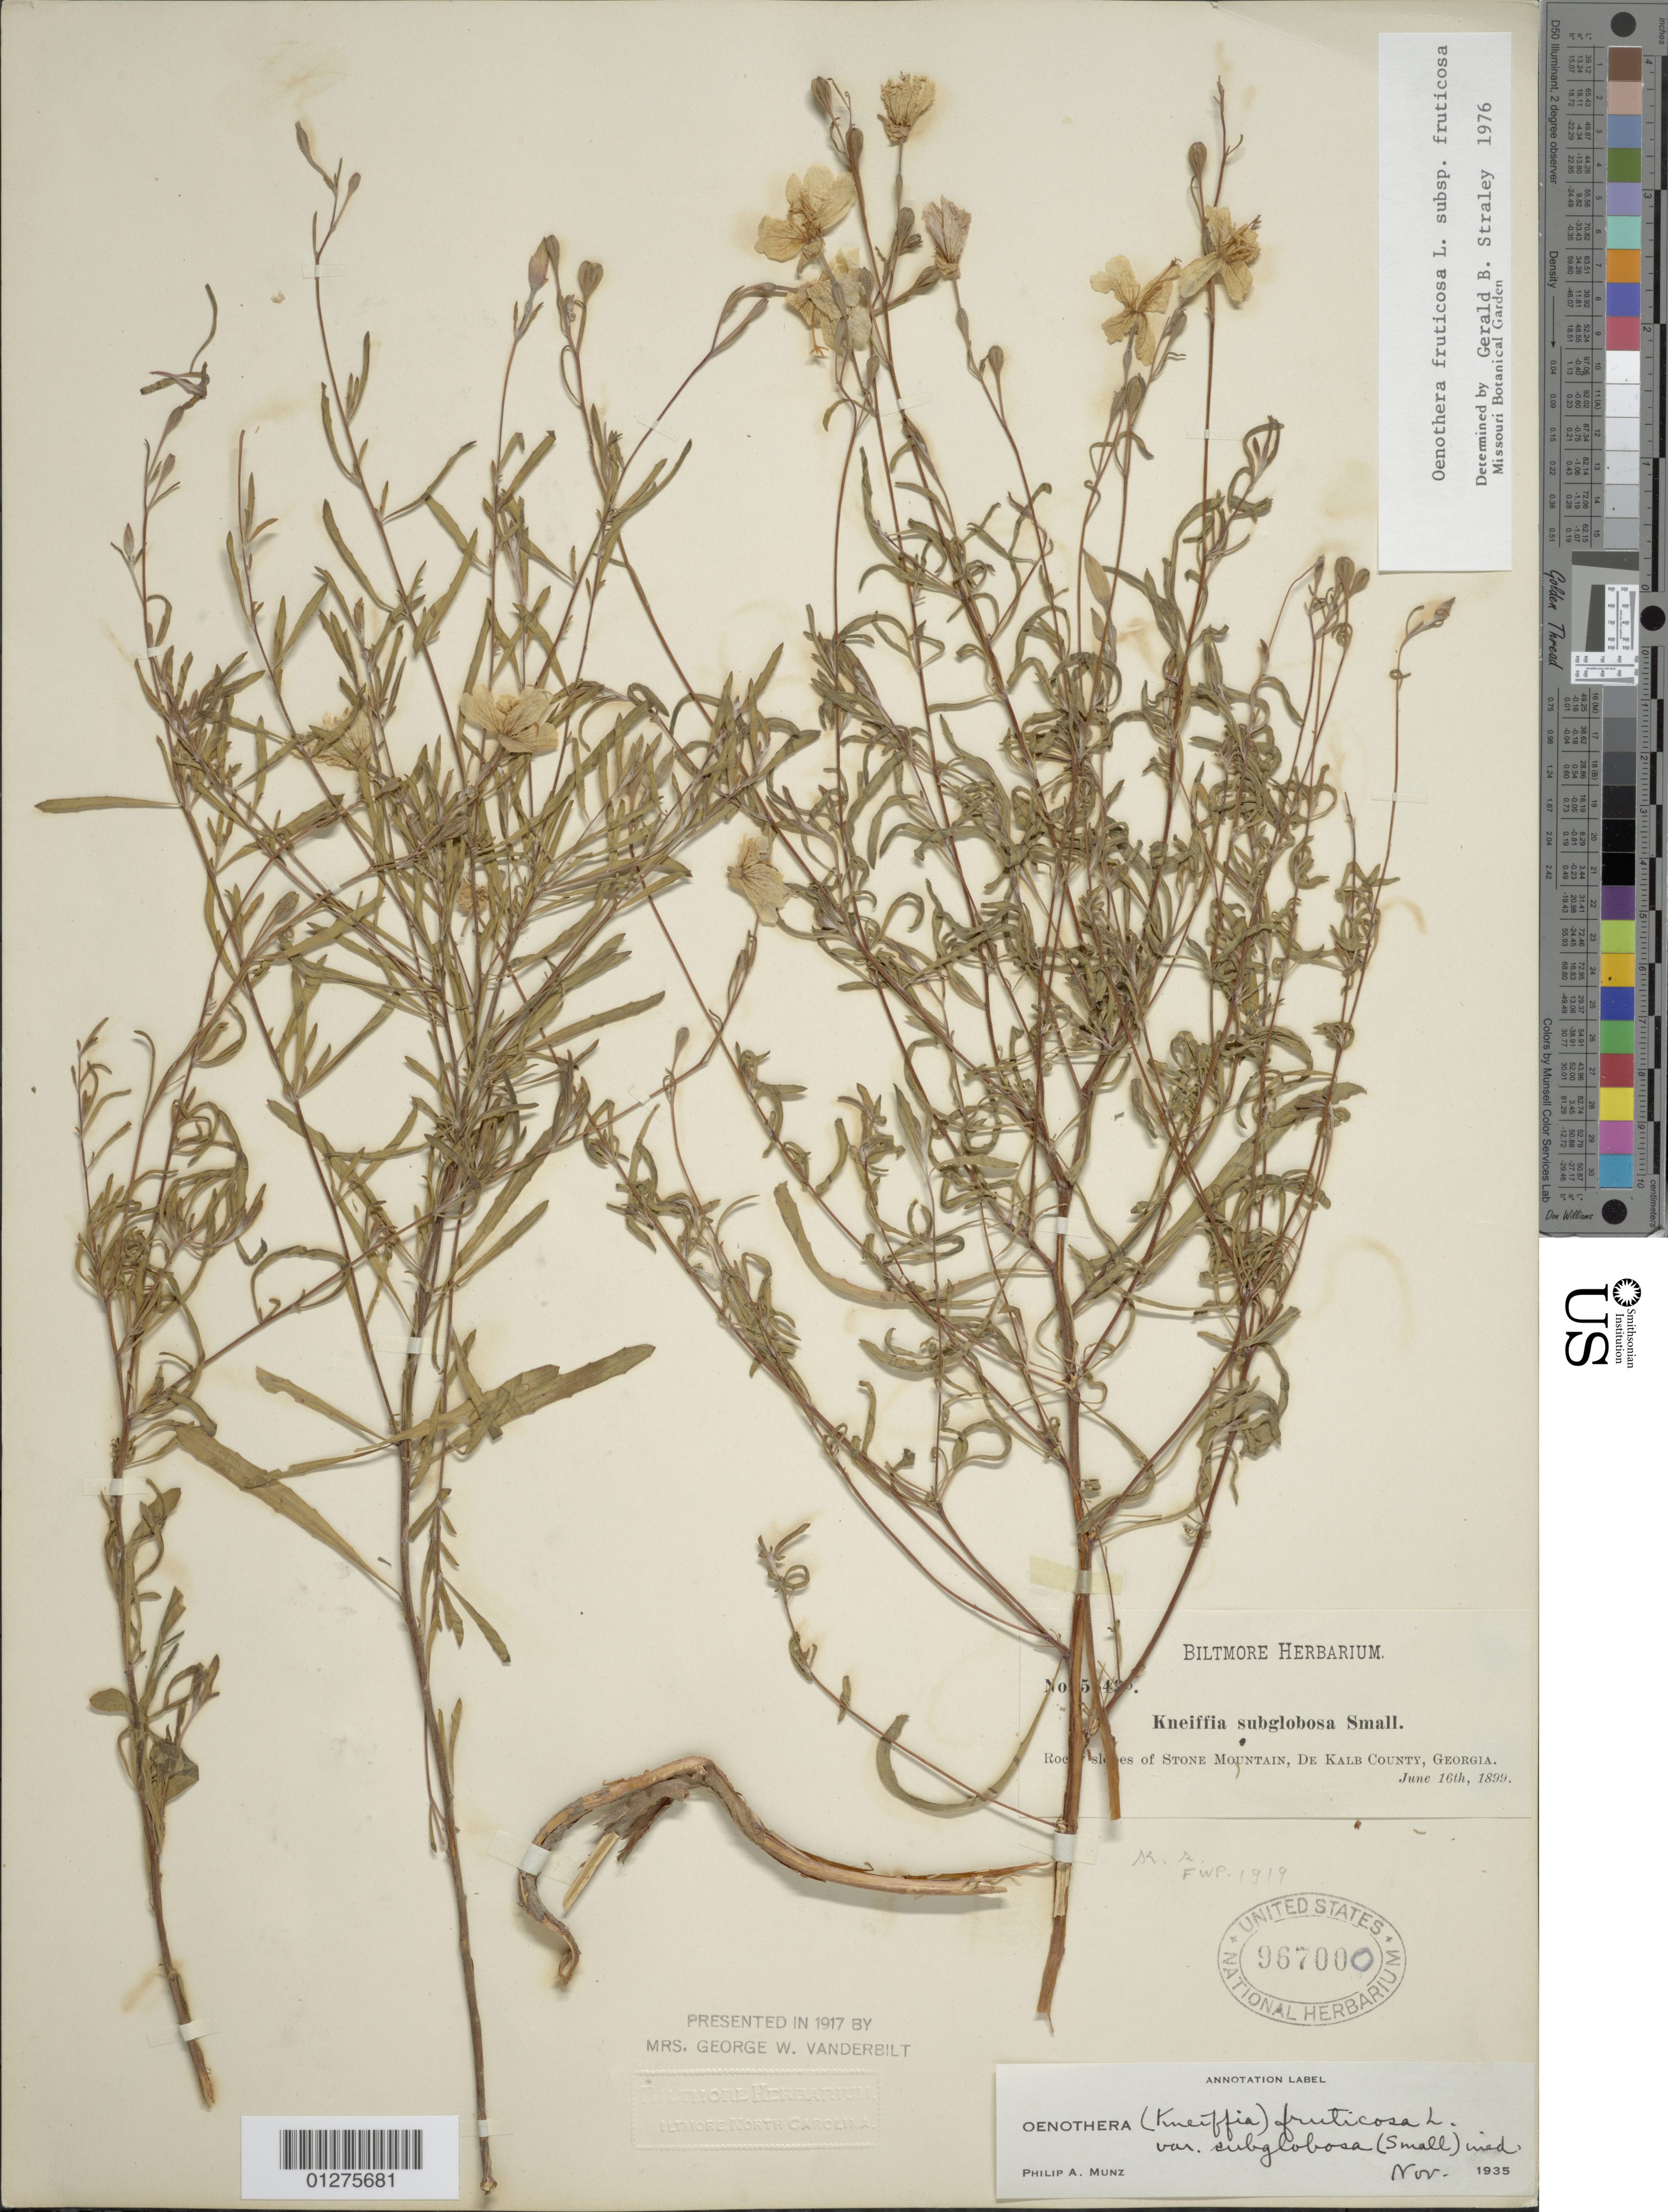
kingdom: Plantae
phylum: Tracheophyta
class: Magnoliopsida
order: Myrtales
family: Onagraceae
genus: Oenothera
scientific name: Oenothera fruticosa subsp. fruticosa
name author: L.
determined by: Straley, G. B.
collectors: ex herb. Biltmore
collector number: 5649b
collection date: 1899-06-16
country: United States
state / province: Georgia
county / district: De Kalb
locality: Stone Mt.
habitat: Rocky slopes.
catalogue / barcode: US 967000